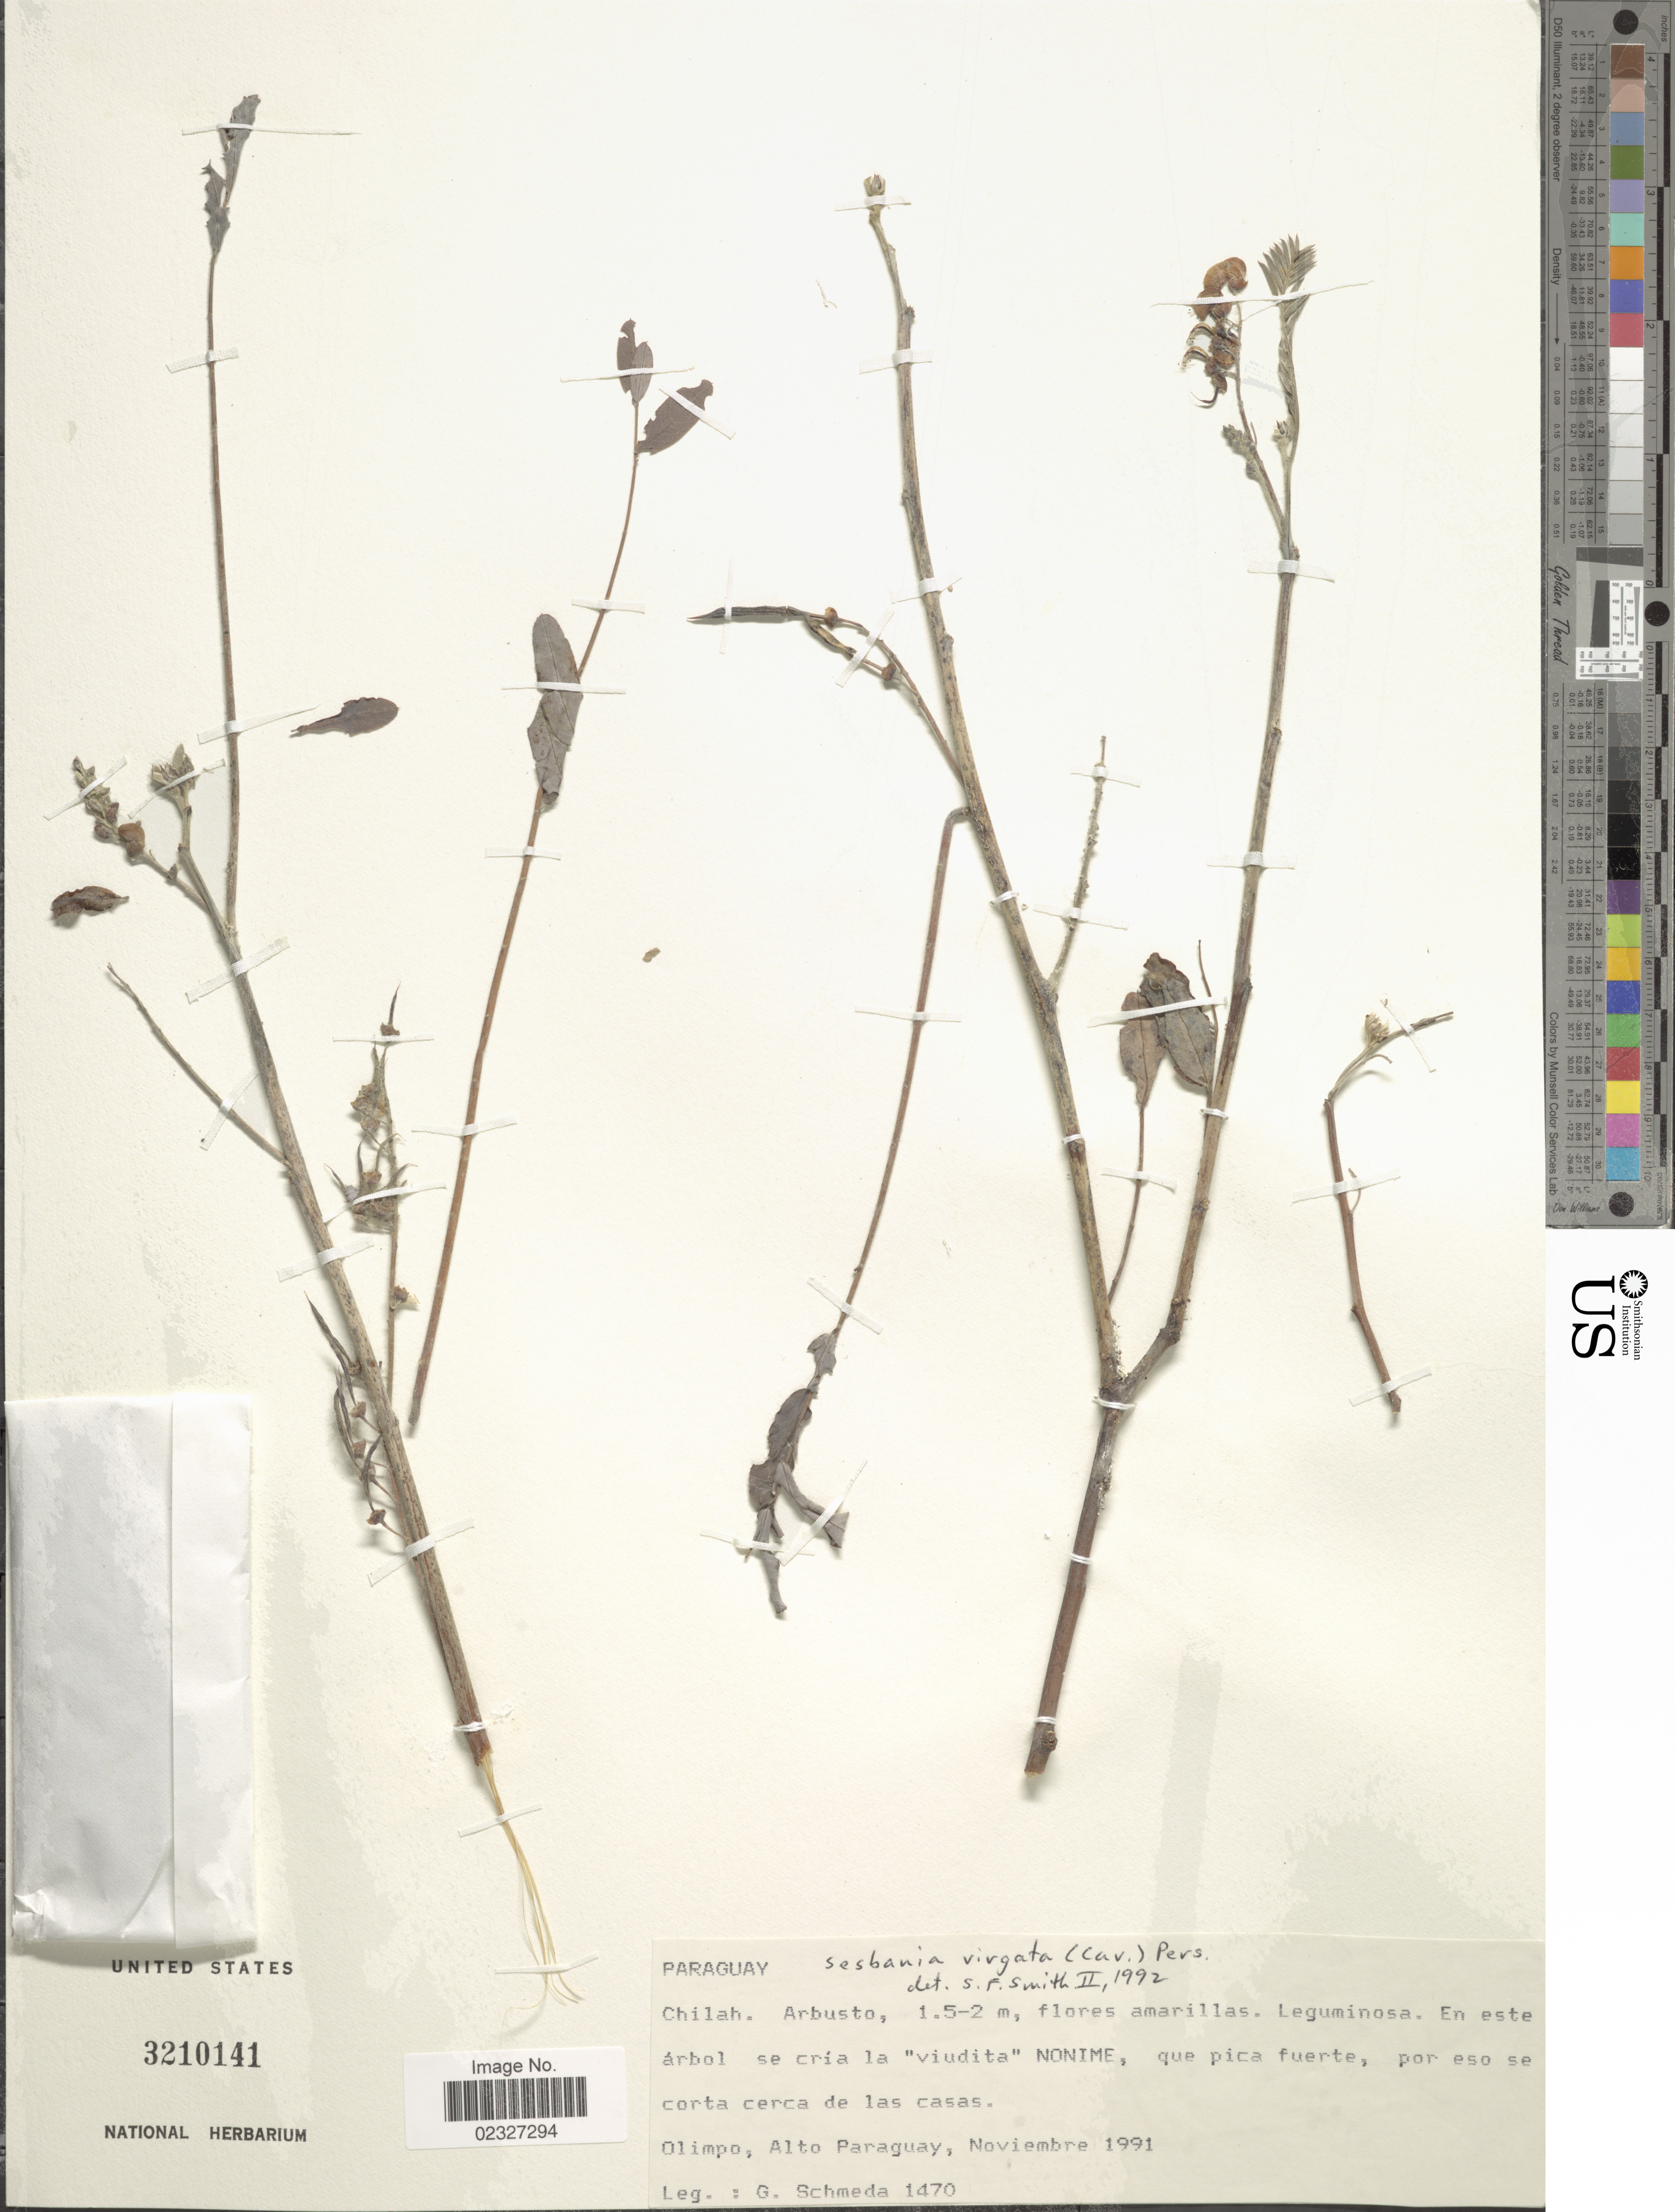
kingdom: Plantae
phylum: Tracheophyta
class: Magnoliopsida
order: Fabales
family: Fabaceae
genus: Sesbania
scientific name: Sesbania virgata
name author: (Cav.) Pers.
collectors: G. Schmeda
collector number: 1470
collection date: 1991-11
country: Paraguay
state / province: Alto Paraguay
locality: Olimpo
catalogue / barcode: US 3210141